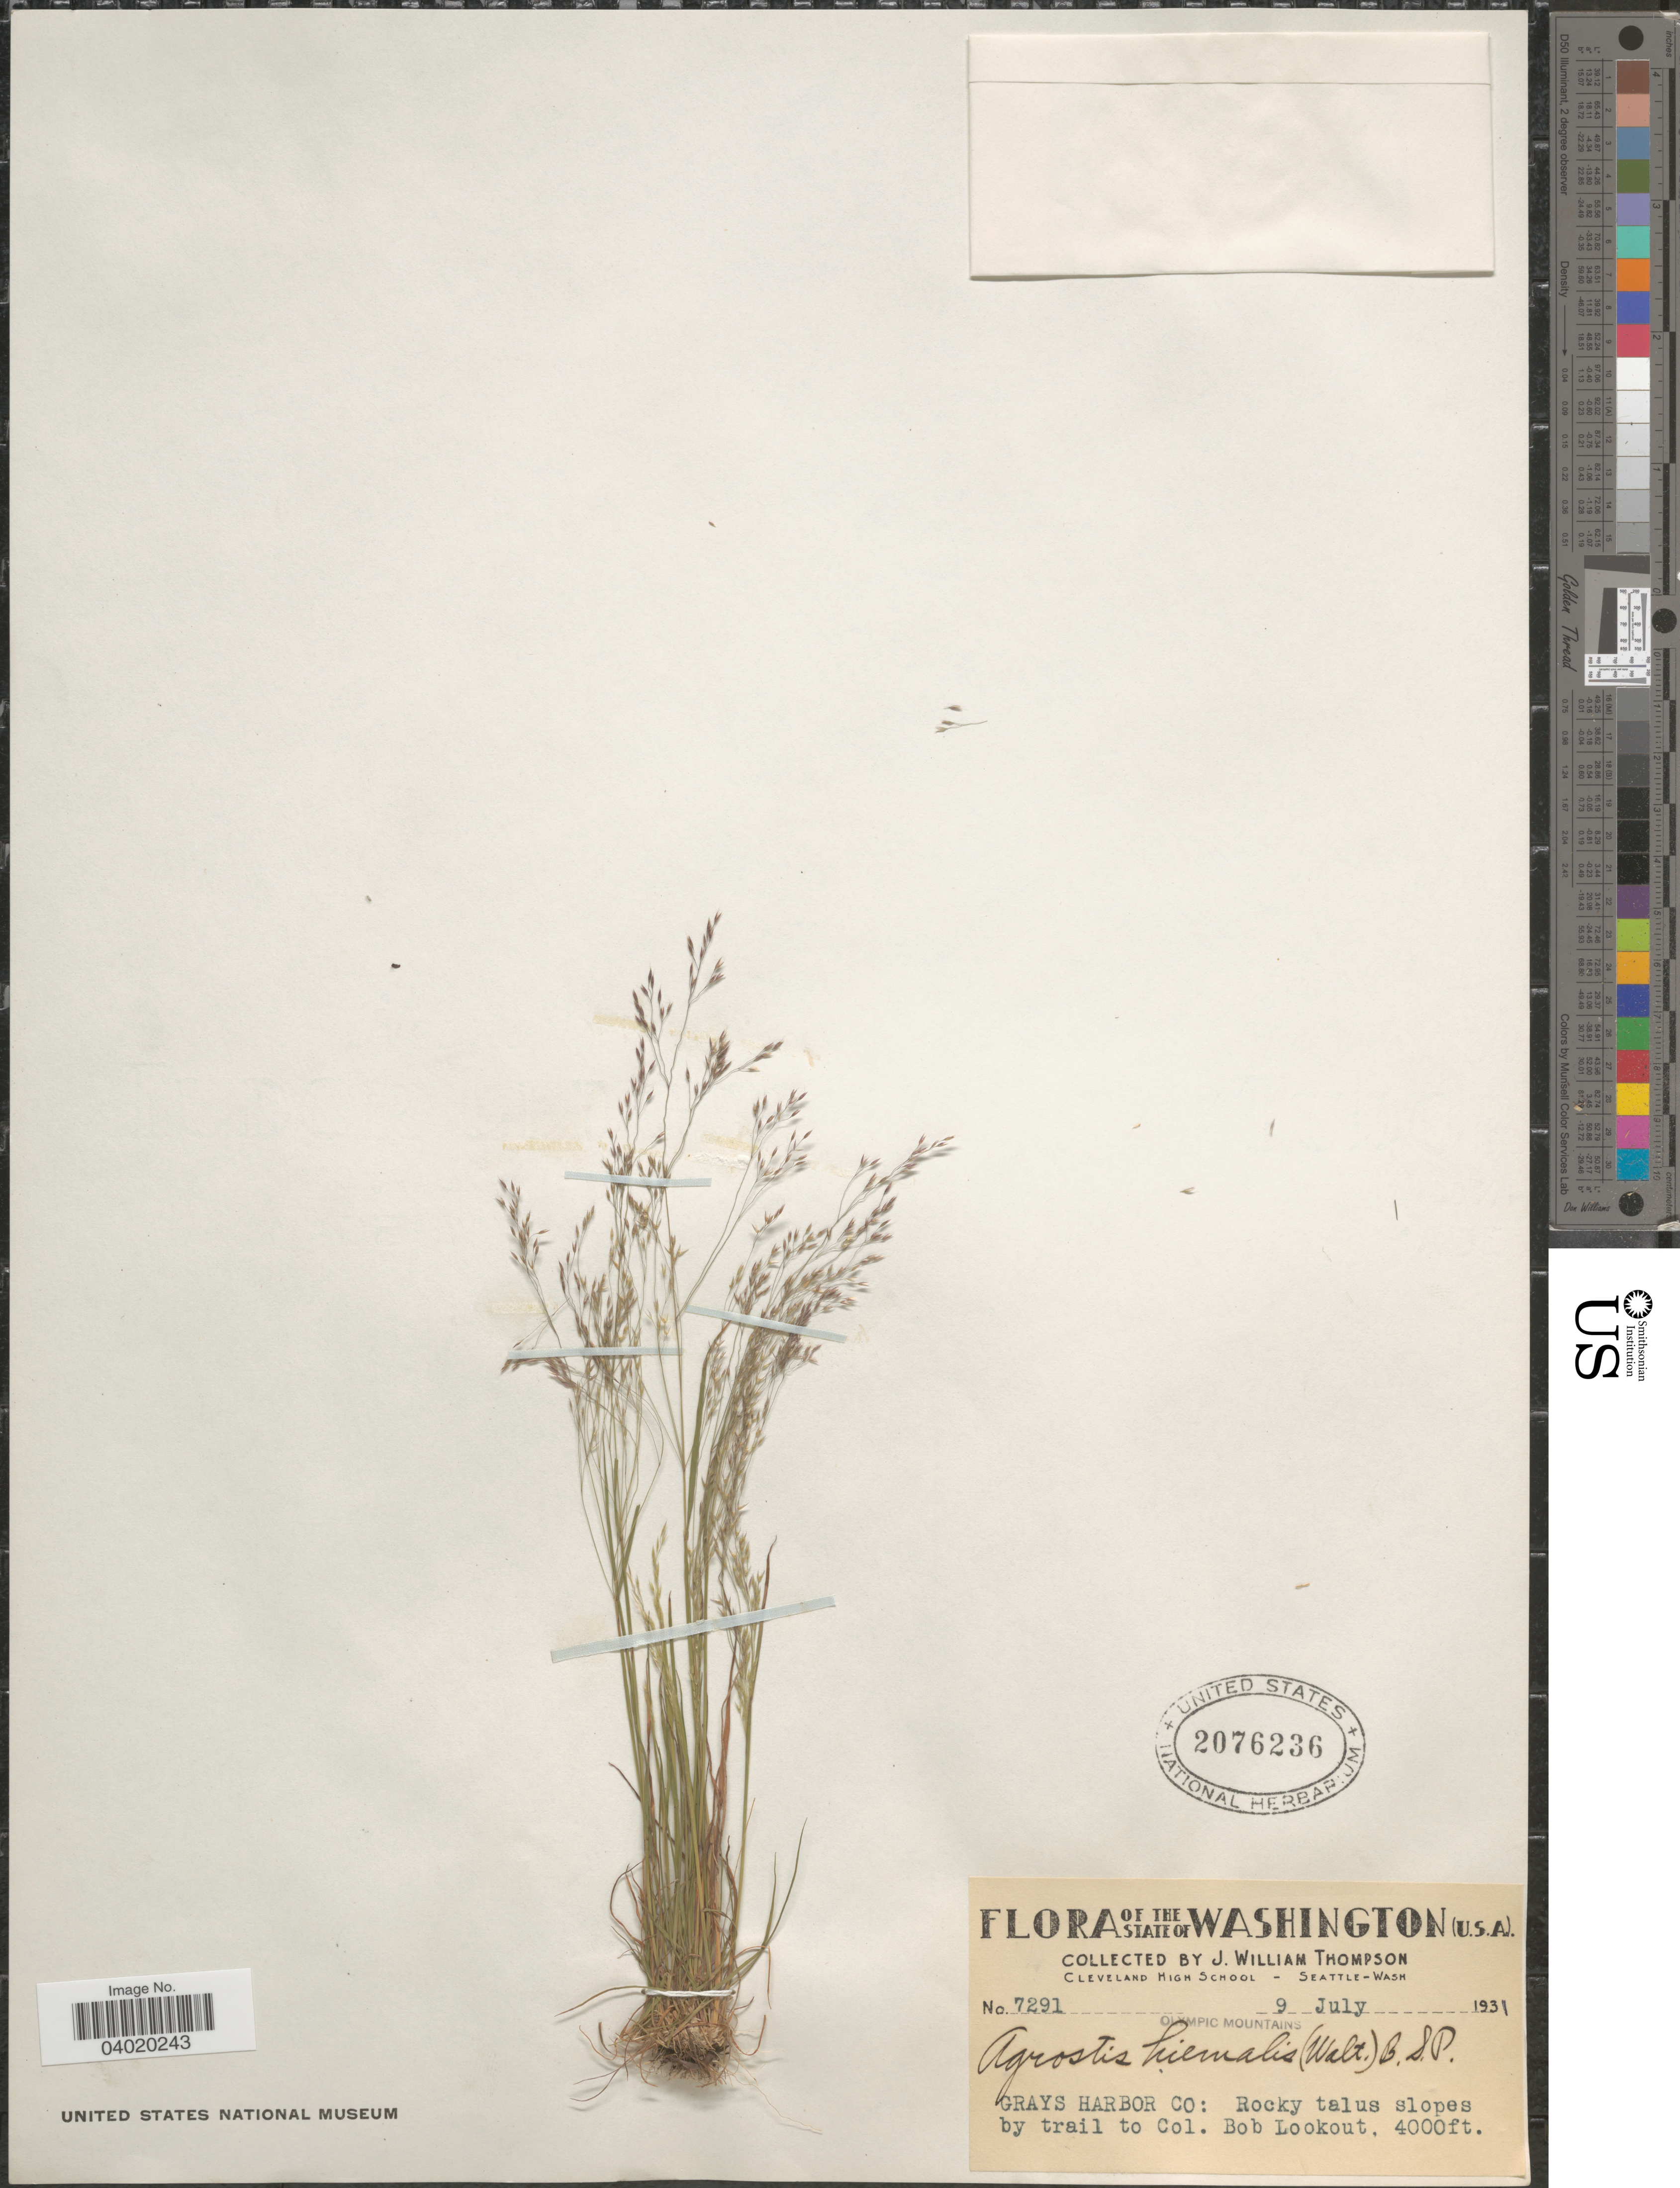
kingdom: Plantae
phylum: Tracheophyta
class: Liliopsida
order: Poales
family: Poaceae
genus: Agrostis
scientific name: Agrostis hyemalis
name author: (Walter) Britton et al.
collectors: J. W. Thompson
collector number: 7291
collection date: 1931-07-09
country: United States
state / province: Washington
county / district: Grays Harbor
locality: Olympic Mountains. Grays Harbor Co: by trail to Col. Bob Lookout.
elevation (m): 1219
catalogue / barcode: US 2076236